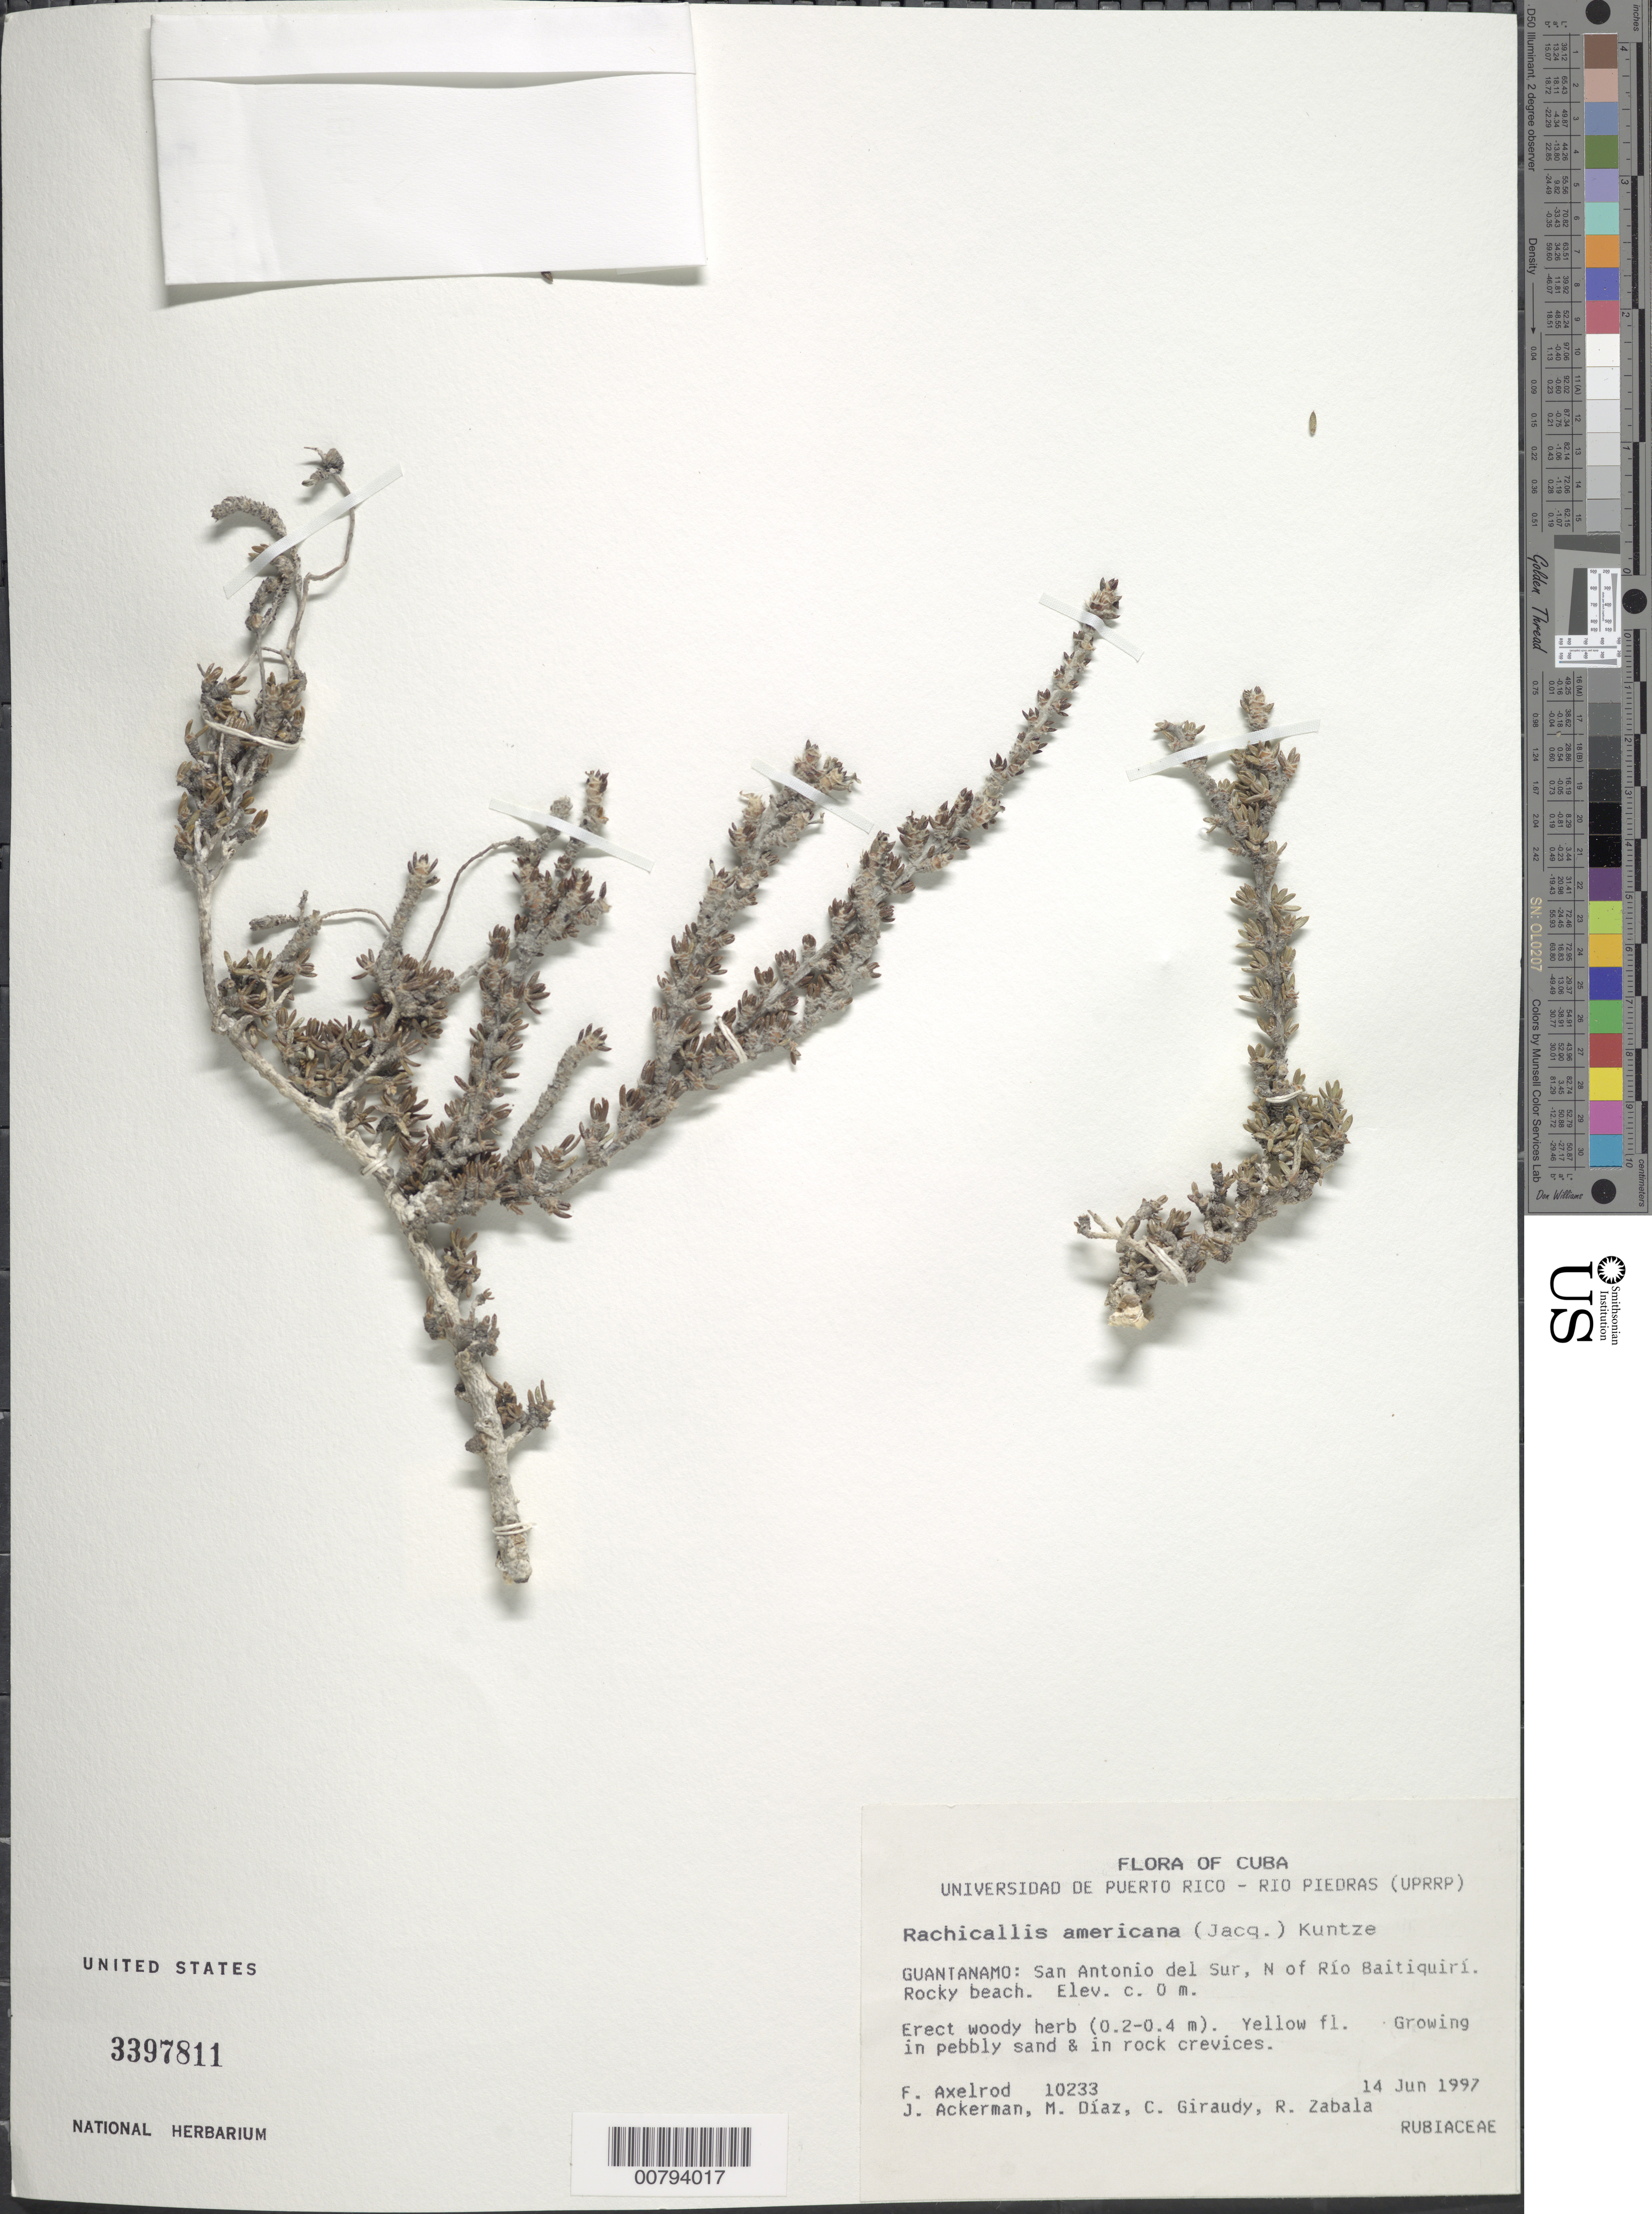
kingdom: Plantae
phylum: Tracheophyta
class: Magnoliopsida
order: Gentianales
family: Rubiaceae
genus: Rachicallis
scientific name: Rachicallis americana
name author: (Jacq.) Hitchc.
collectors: F. S. Axelrod, J. D. Ackerman, M. Díaz, C. Giraudy & R. Zabala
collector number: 10233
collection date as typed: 14 Jun 1997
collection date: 1997-06-14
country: Cuba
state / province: Guantanamo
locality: San Antonio del Sur, N of Rio Baitiquiri, beach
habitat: Rocky beach, in pebbly sand and rock crevices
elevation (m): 0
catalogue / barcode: US 3397811